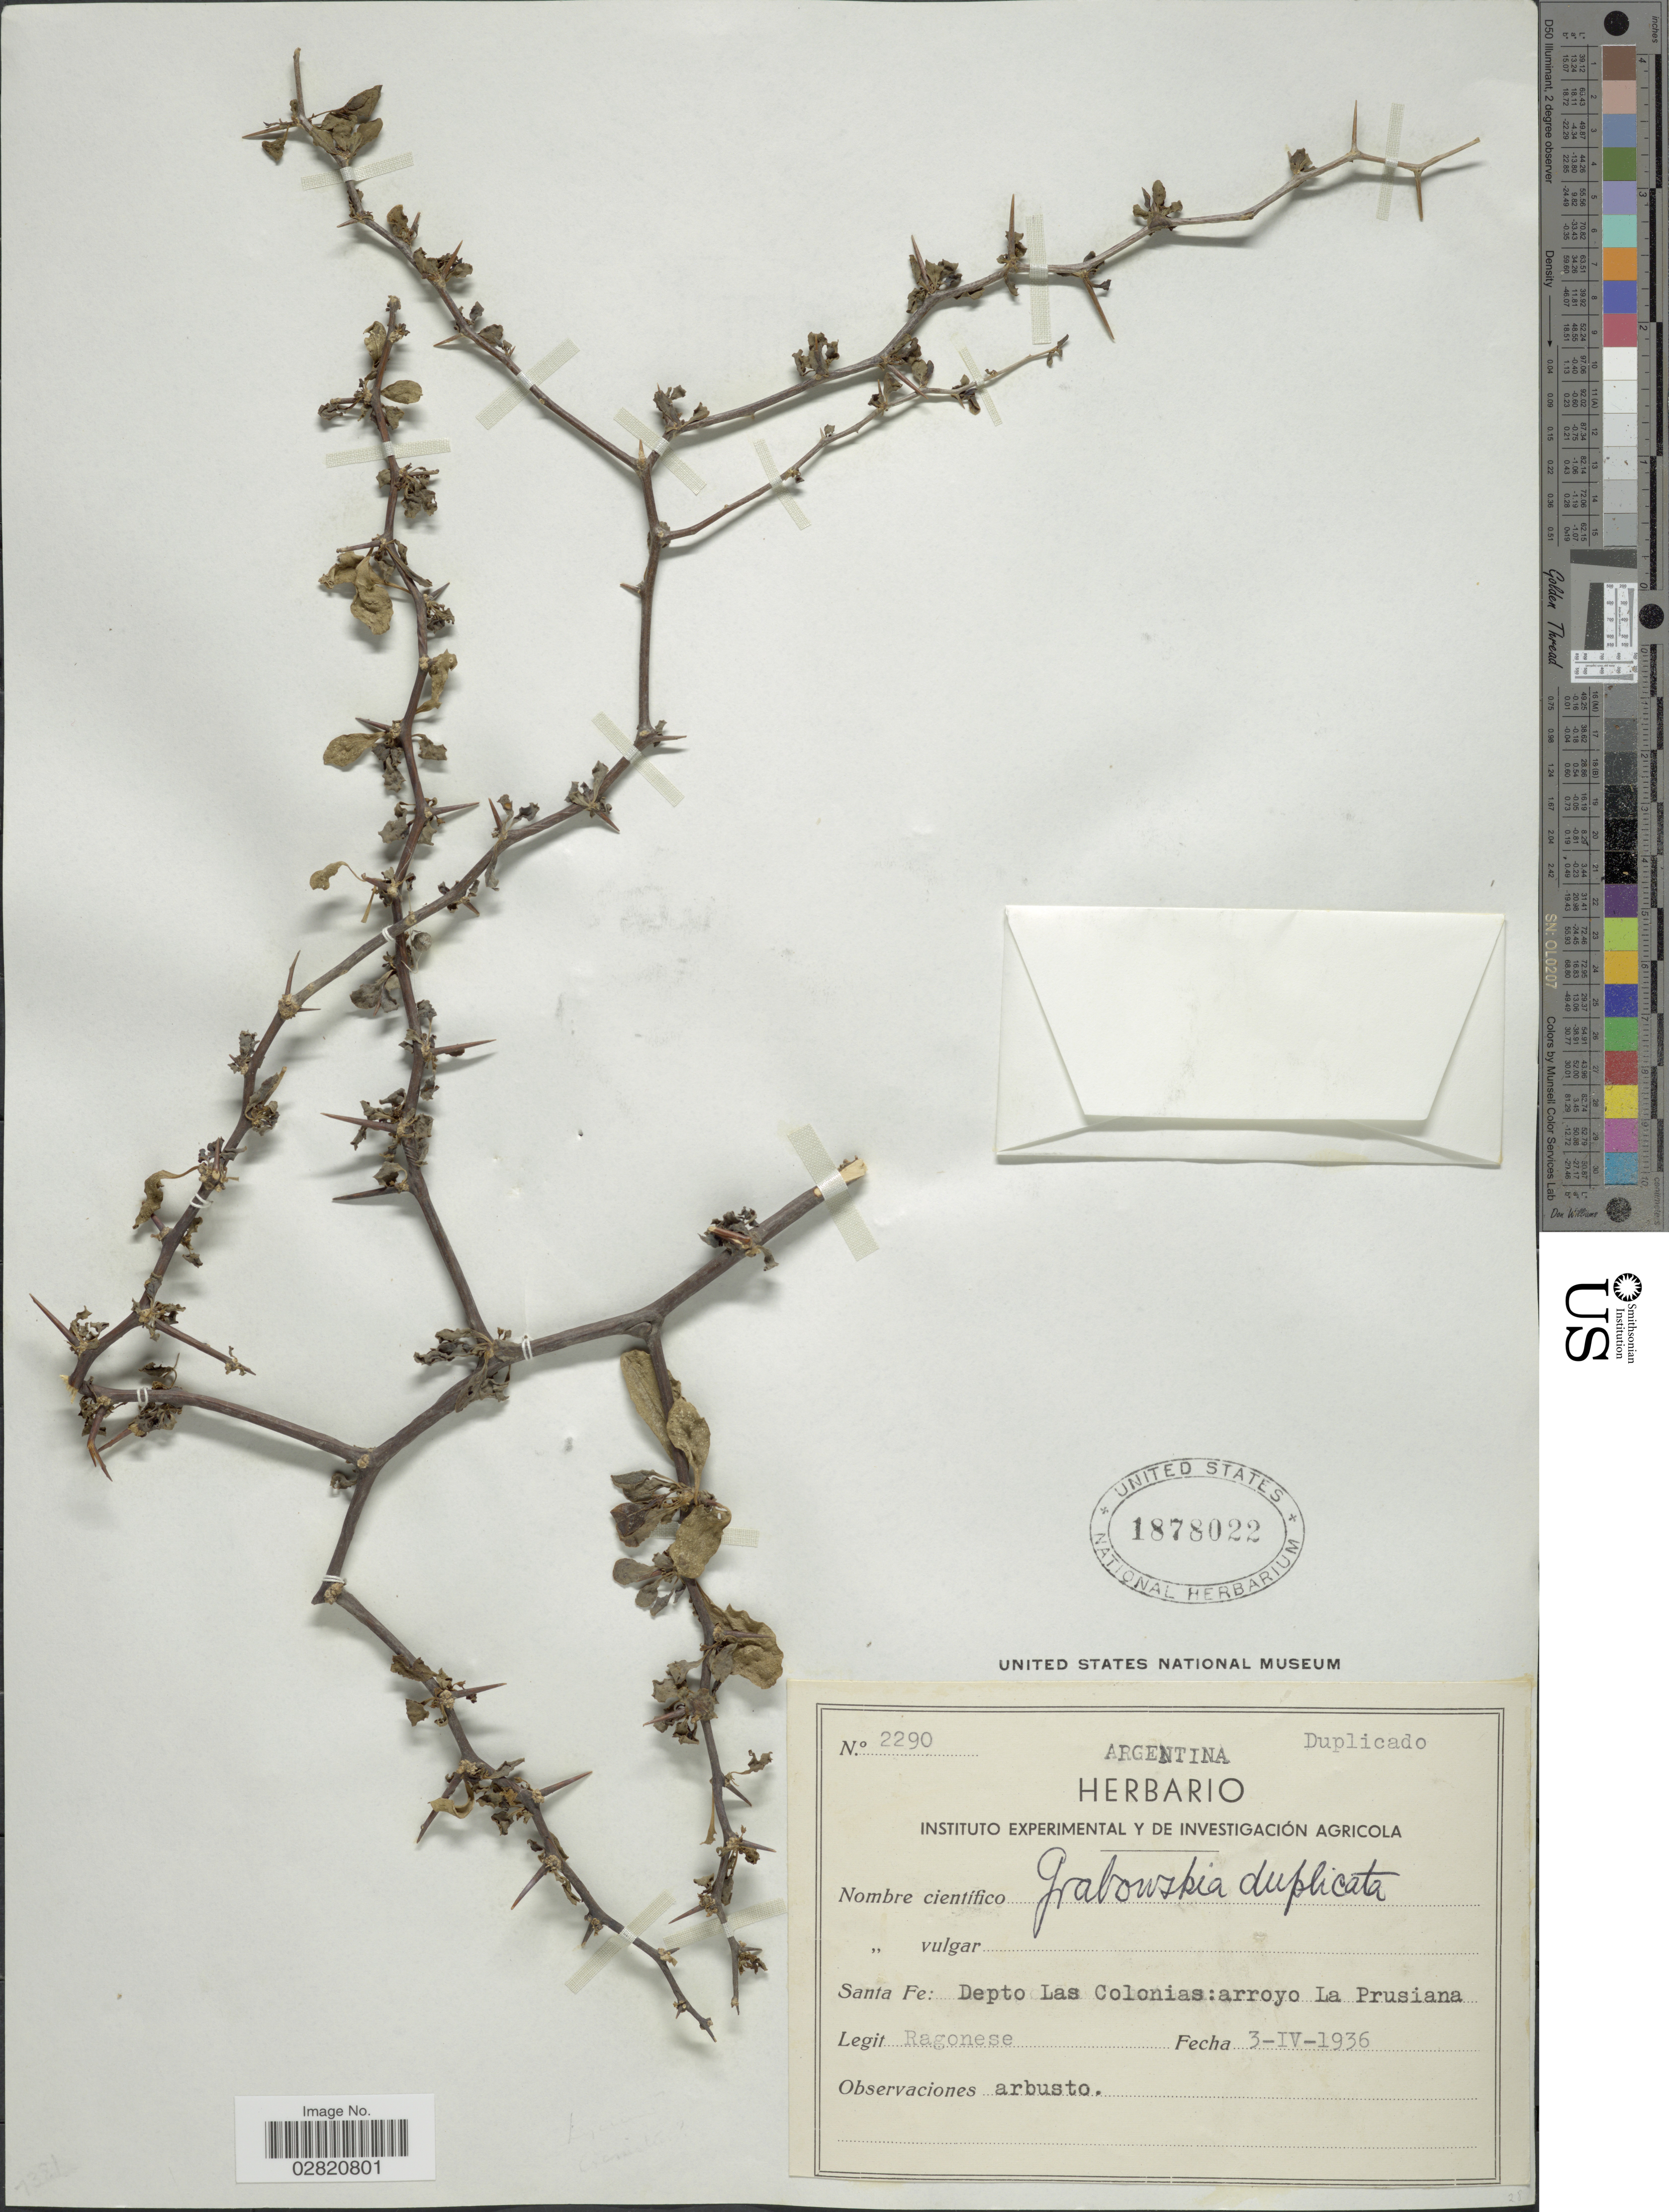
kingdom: Plantae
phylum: Tracheophyta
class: Magnoliopsida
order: Solanales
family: Solanaceae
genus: Grabowskia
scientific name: Grabowskia duplicata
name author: Arn.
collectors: Ragonese, --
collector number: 2290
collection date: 1936-04-03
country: Argentina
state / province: Santa Fe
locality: Depto Las Colonias: arroyo La Prusiana.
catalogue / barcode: US 1878022